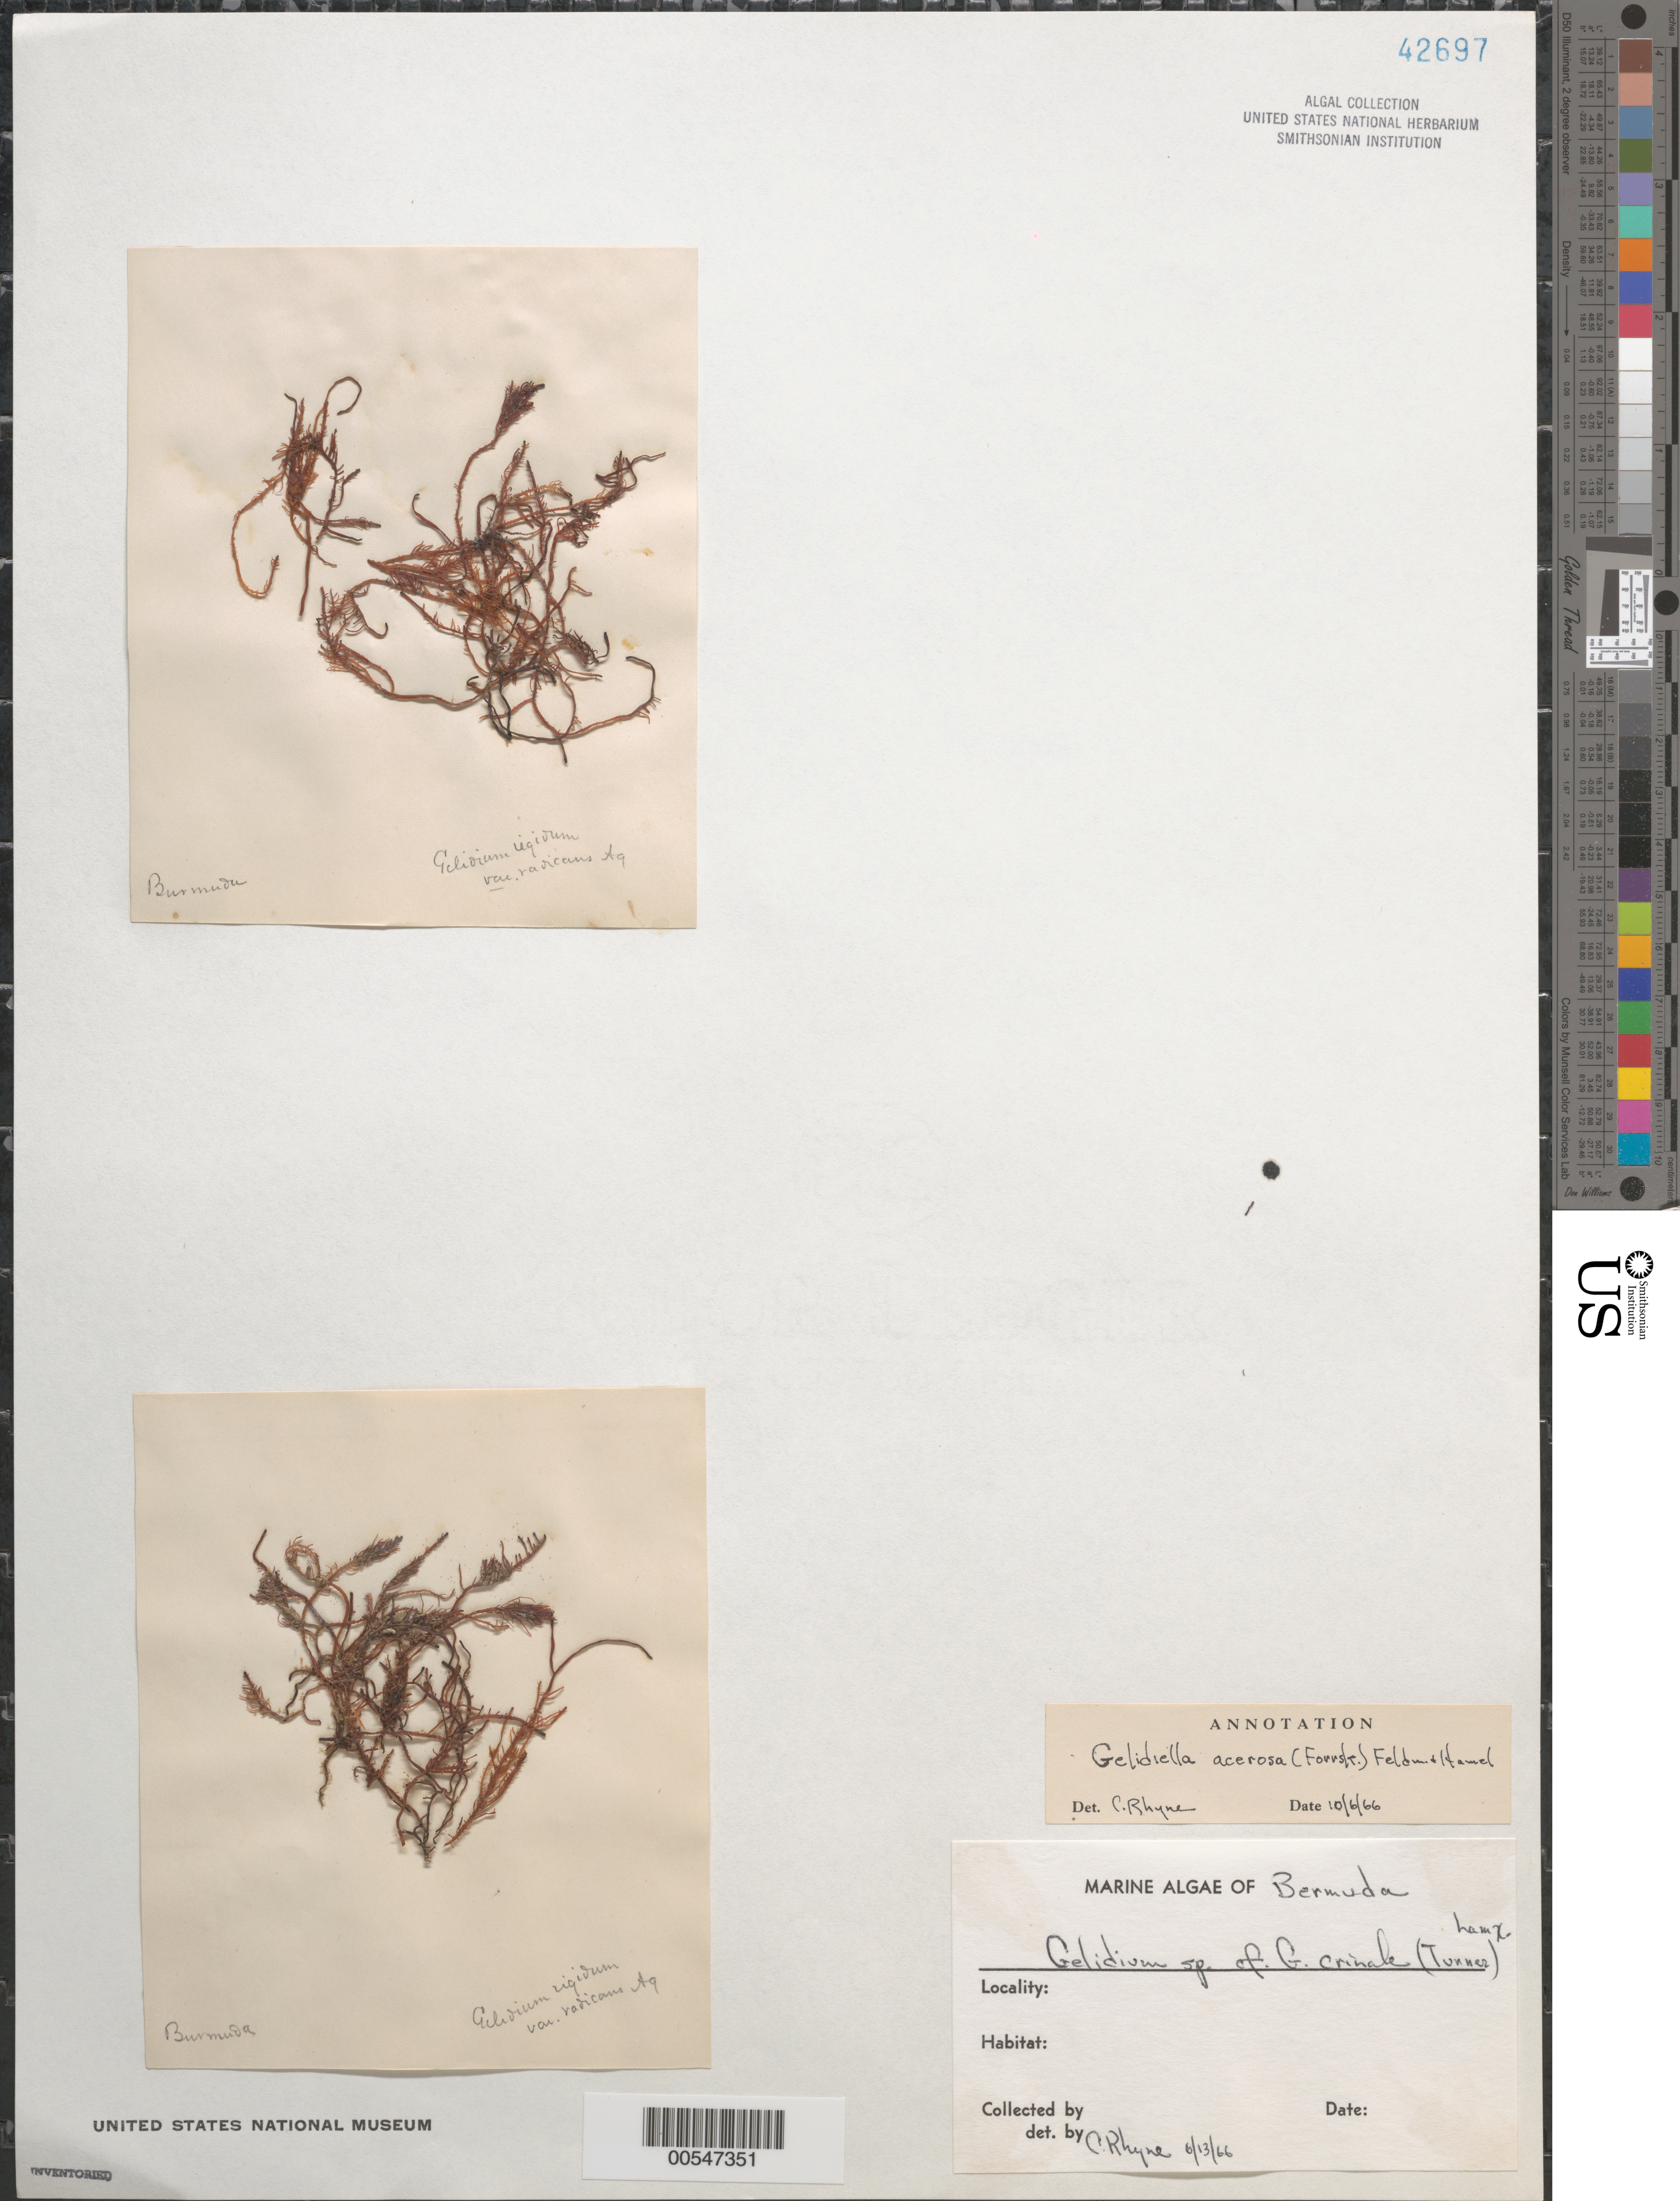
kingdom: Plantae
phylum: Rhodophyta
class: Florideophyceae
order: Gelidiales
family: Gelidiellaceae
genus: Gelidiella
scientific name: Gelidiella acerosa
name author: (Forssk.) Feldmann & G. Hamel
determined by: Rhyne, C. F.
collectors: K. Peniston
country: Bermuda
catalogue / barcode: US 42697